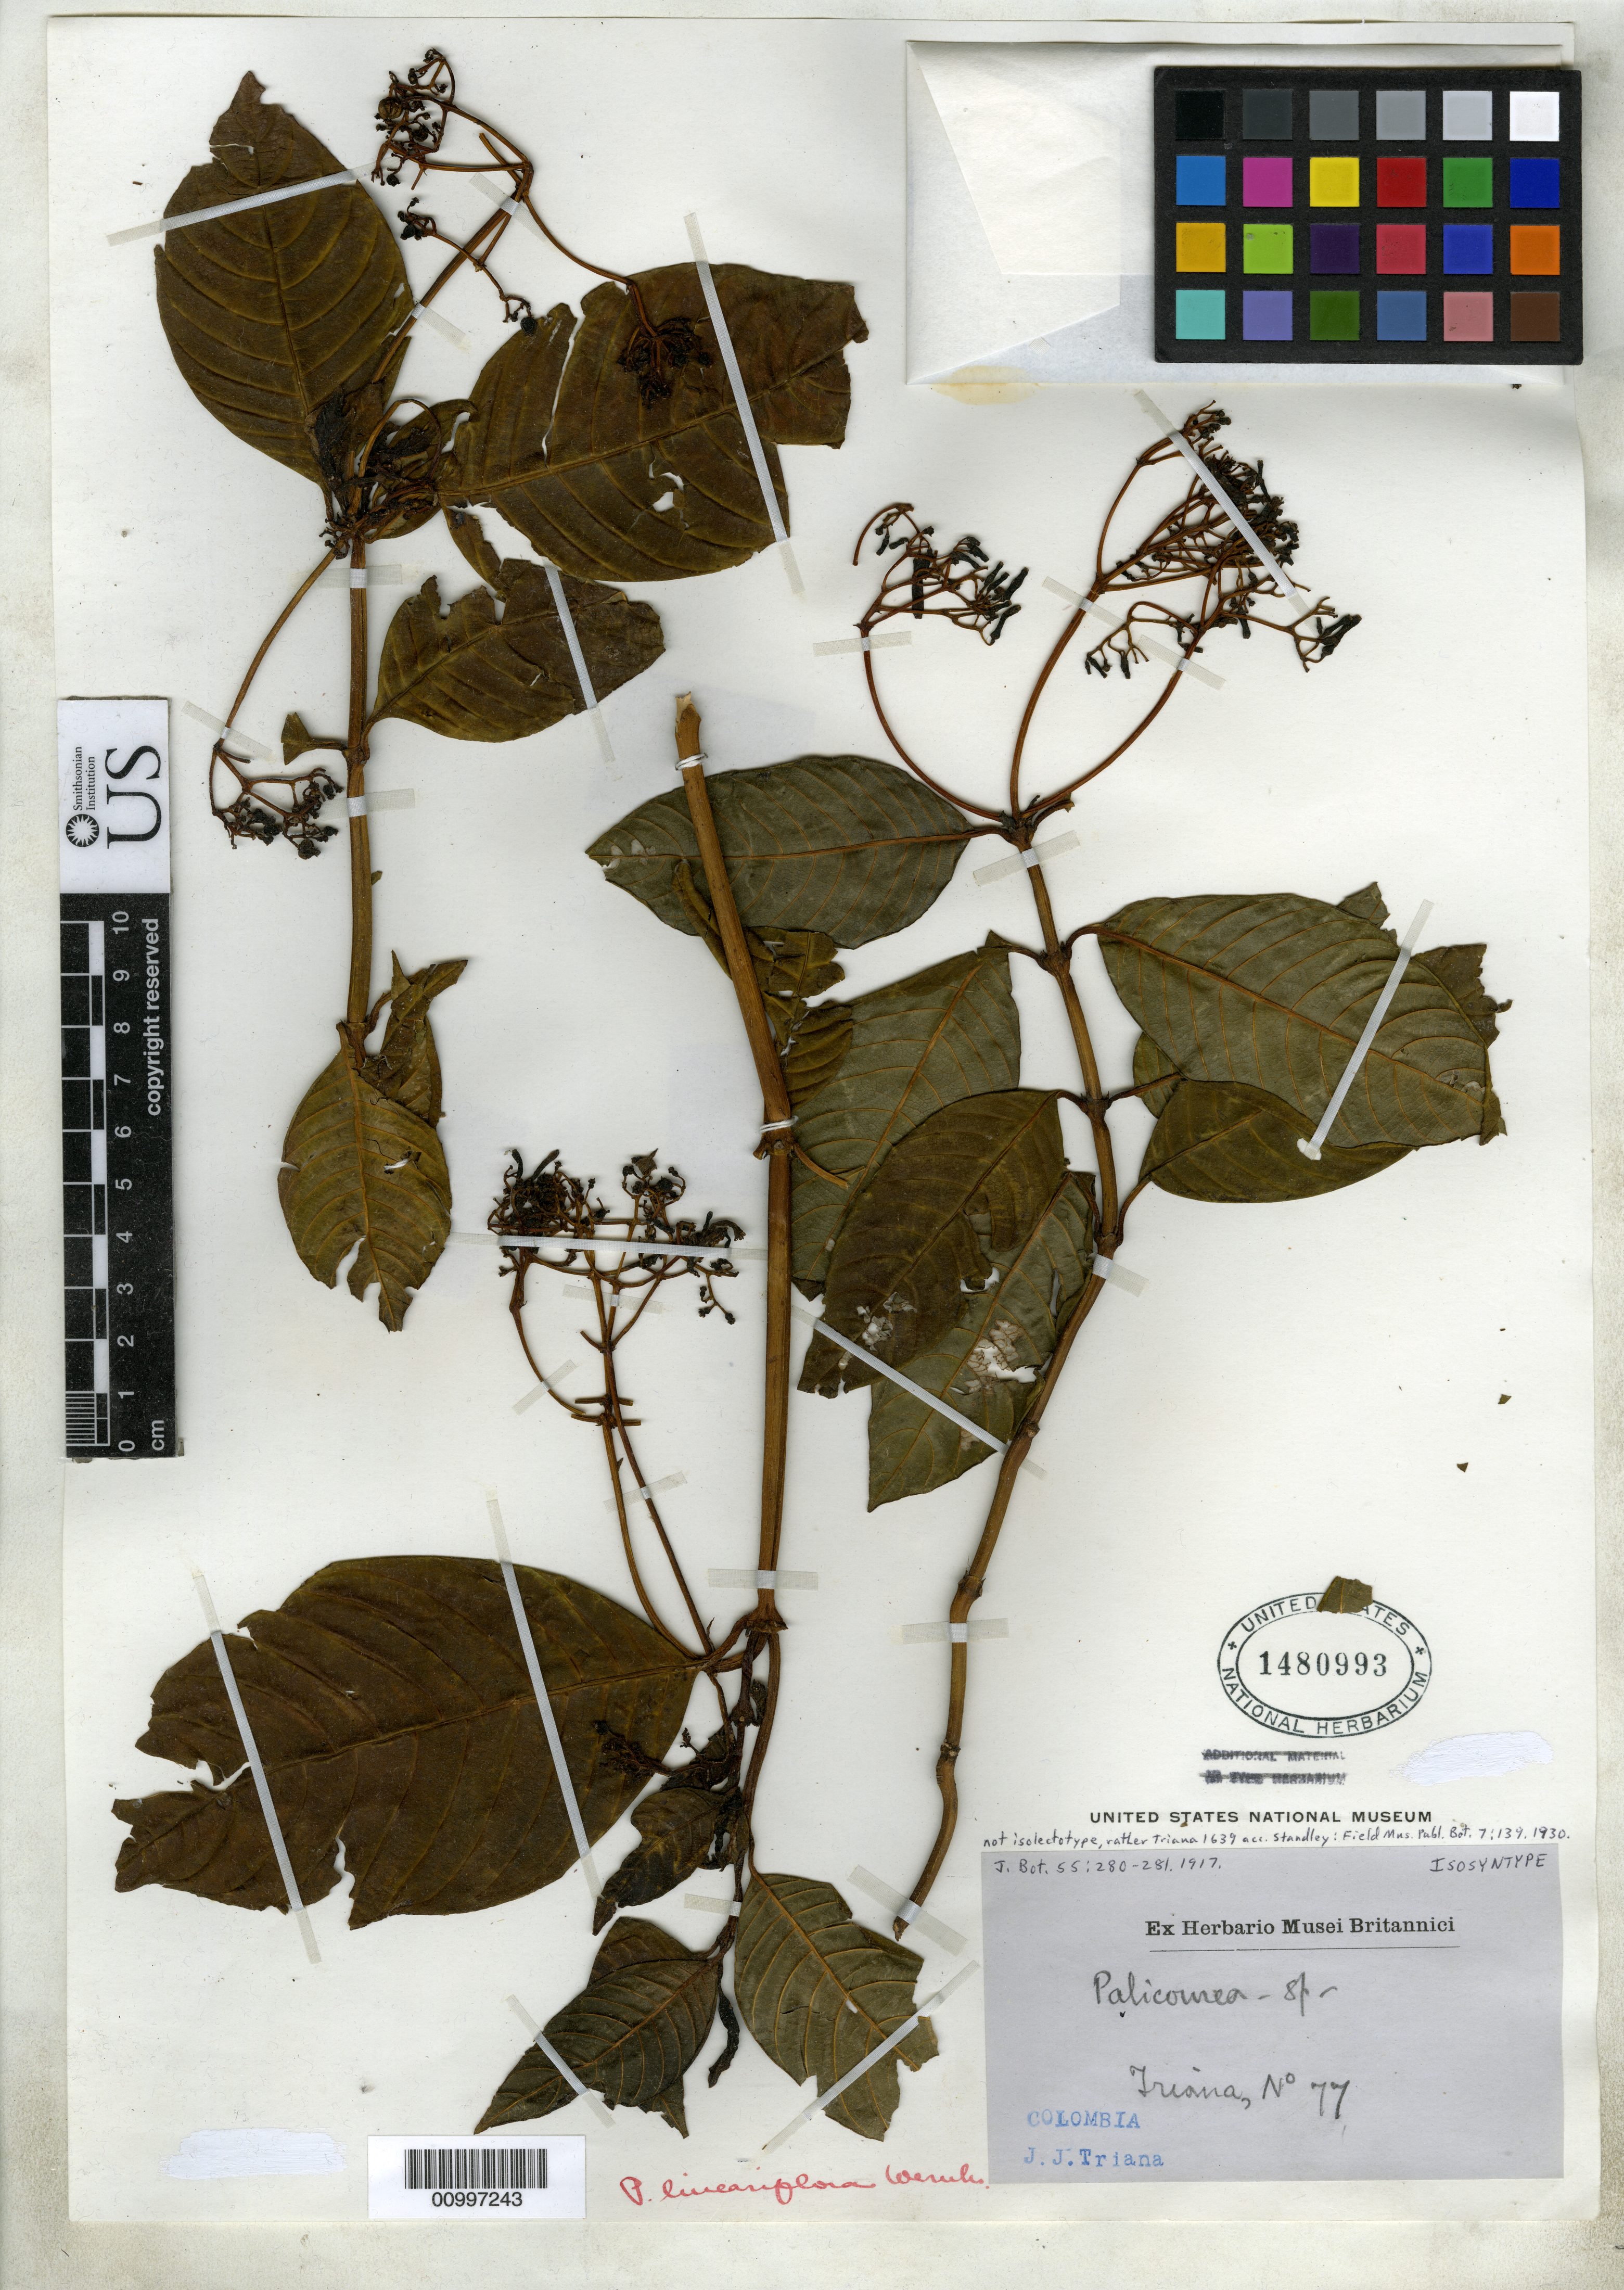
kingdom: Plantae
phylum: Tracheophyta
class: Magnoliopsida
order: Gentianales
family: Rubiaceae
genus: Palicourea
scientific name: Palicourea lineariflora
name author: Wernham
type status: Isolectotype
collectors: J. J. Triana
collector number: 77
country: Colombia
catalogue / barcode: US 1480993